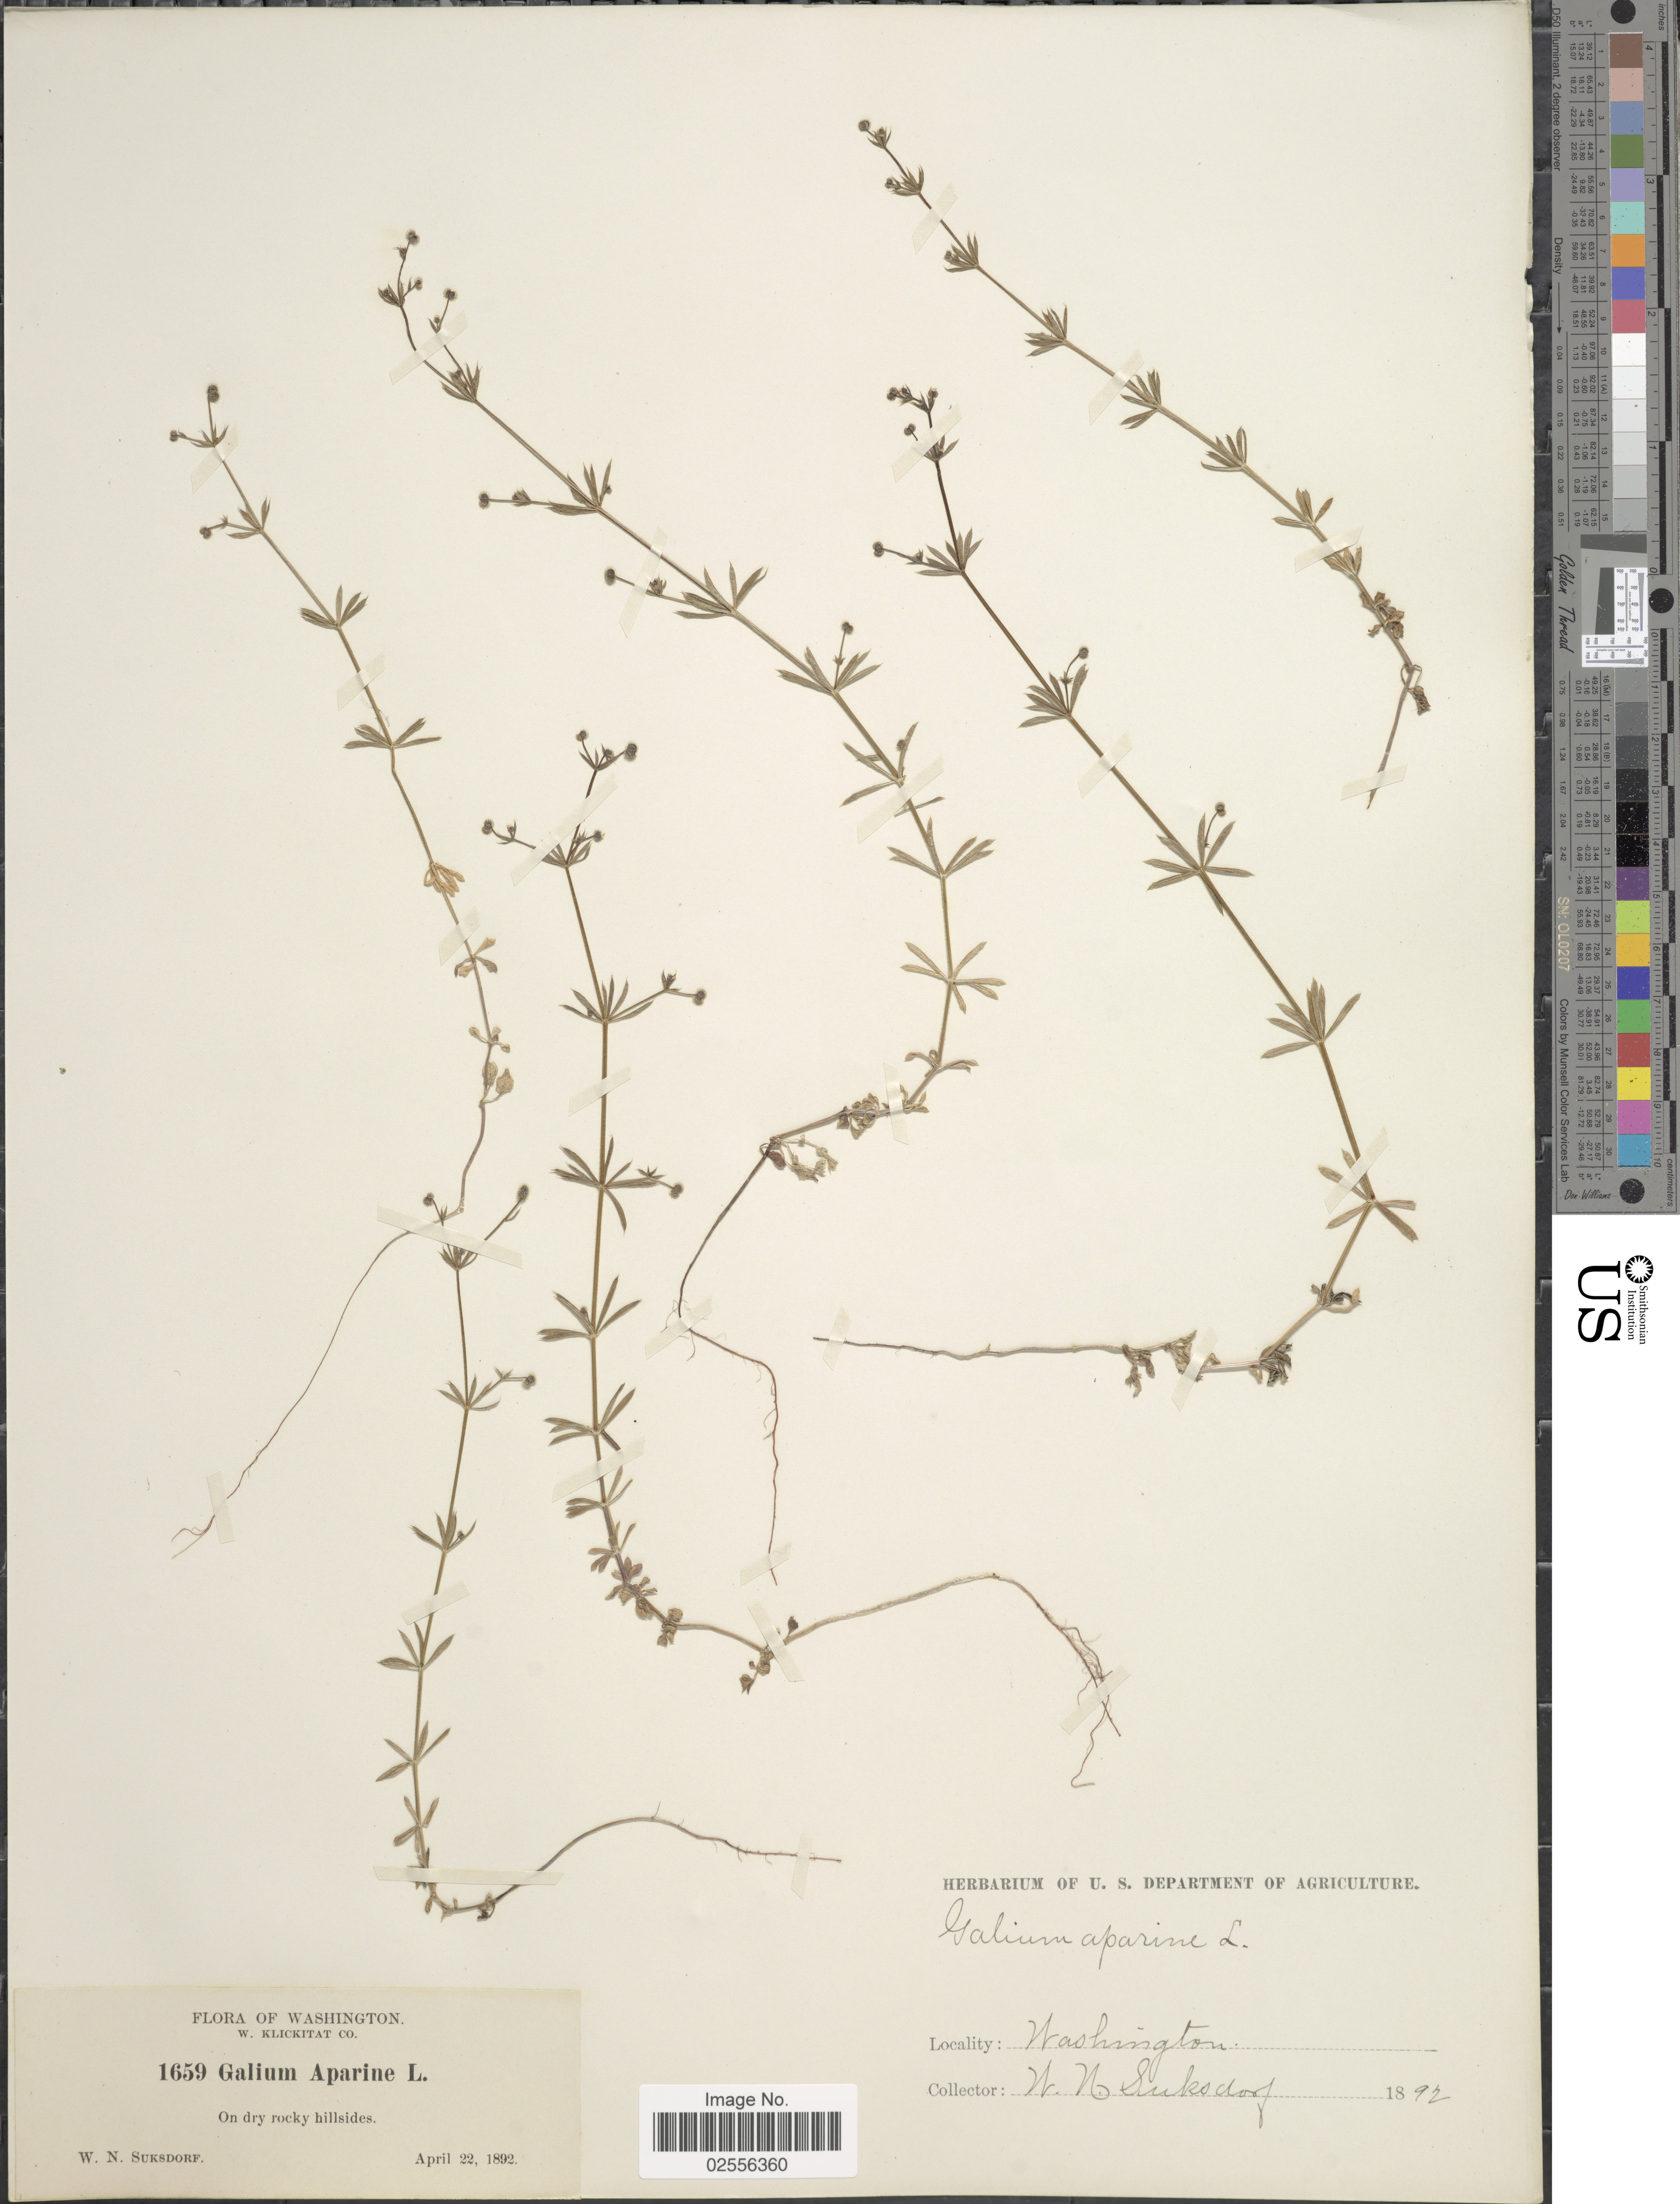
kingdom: Plantae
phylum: Tracheophyta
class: Magnoliopsida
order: Gentianales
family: Rubiaceae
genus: Galium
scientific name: Galium aparine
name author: L.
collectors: W. N. Suksdorf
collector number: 1659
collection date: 1892-04-22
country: United States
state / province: Washington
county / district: Klickitat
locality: W. Klickitat Co.